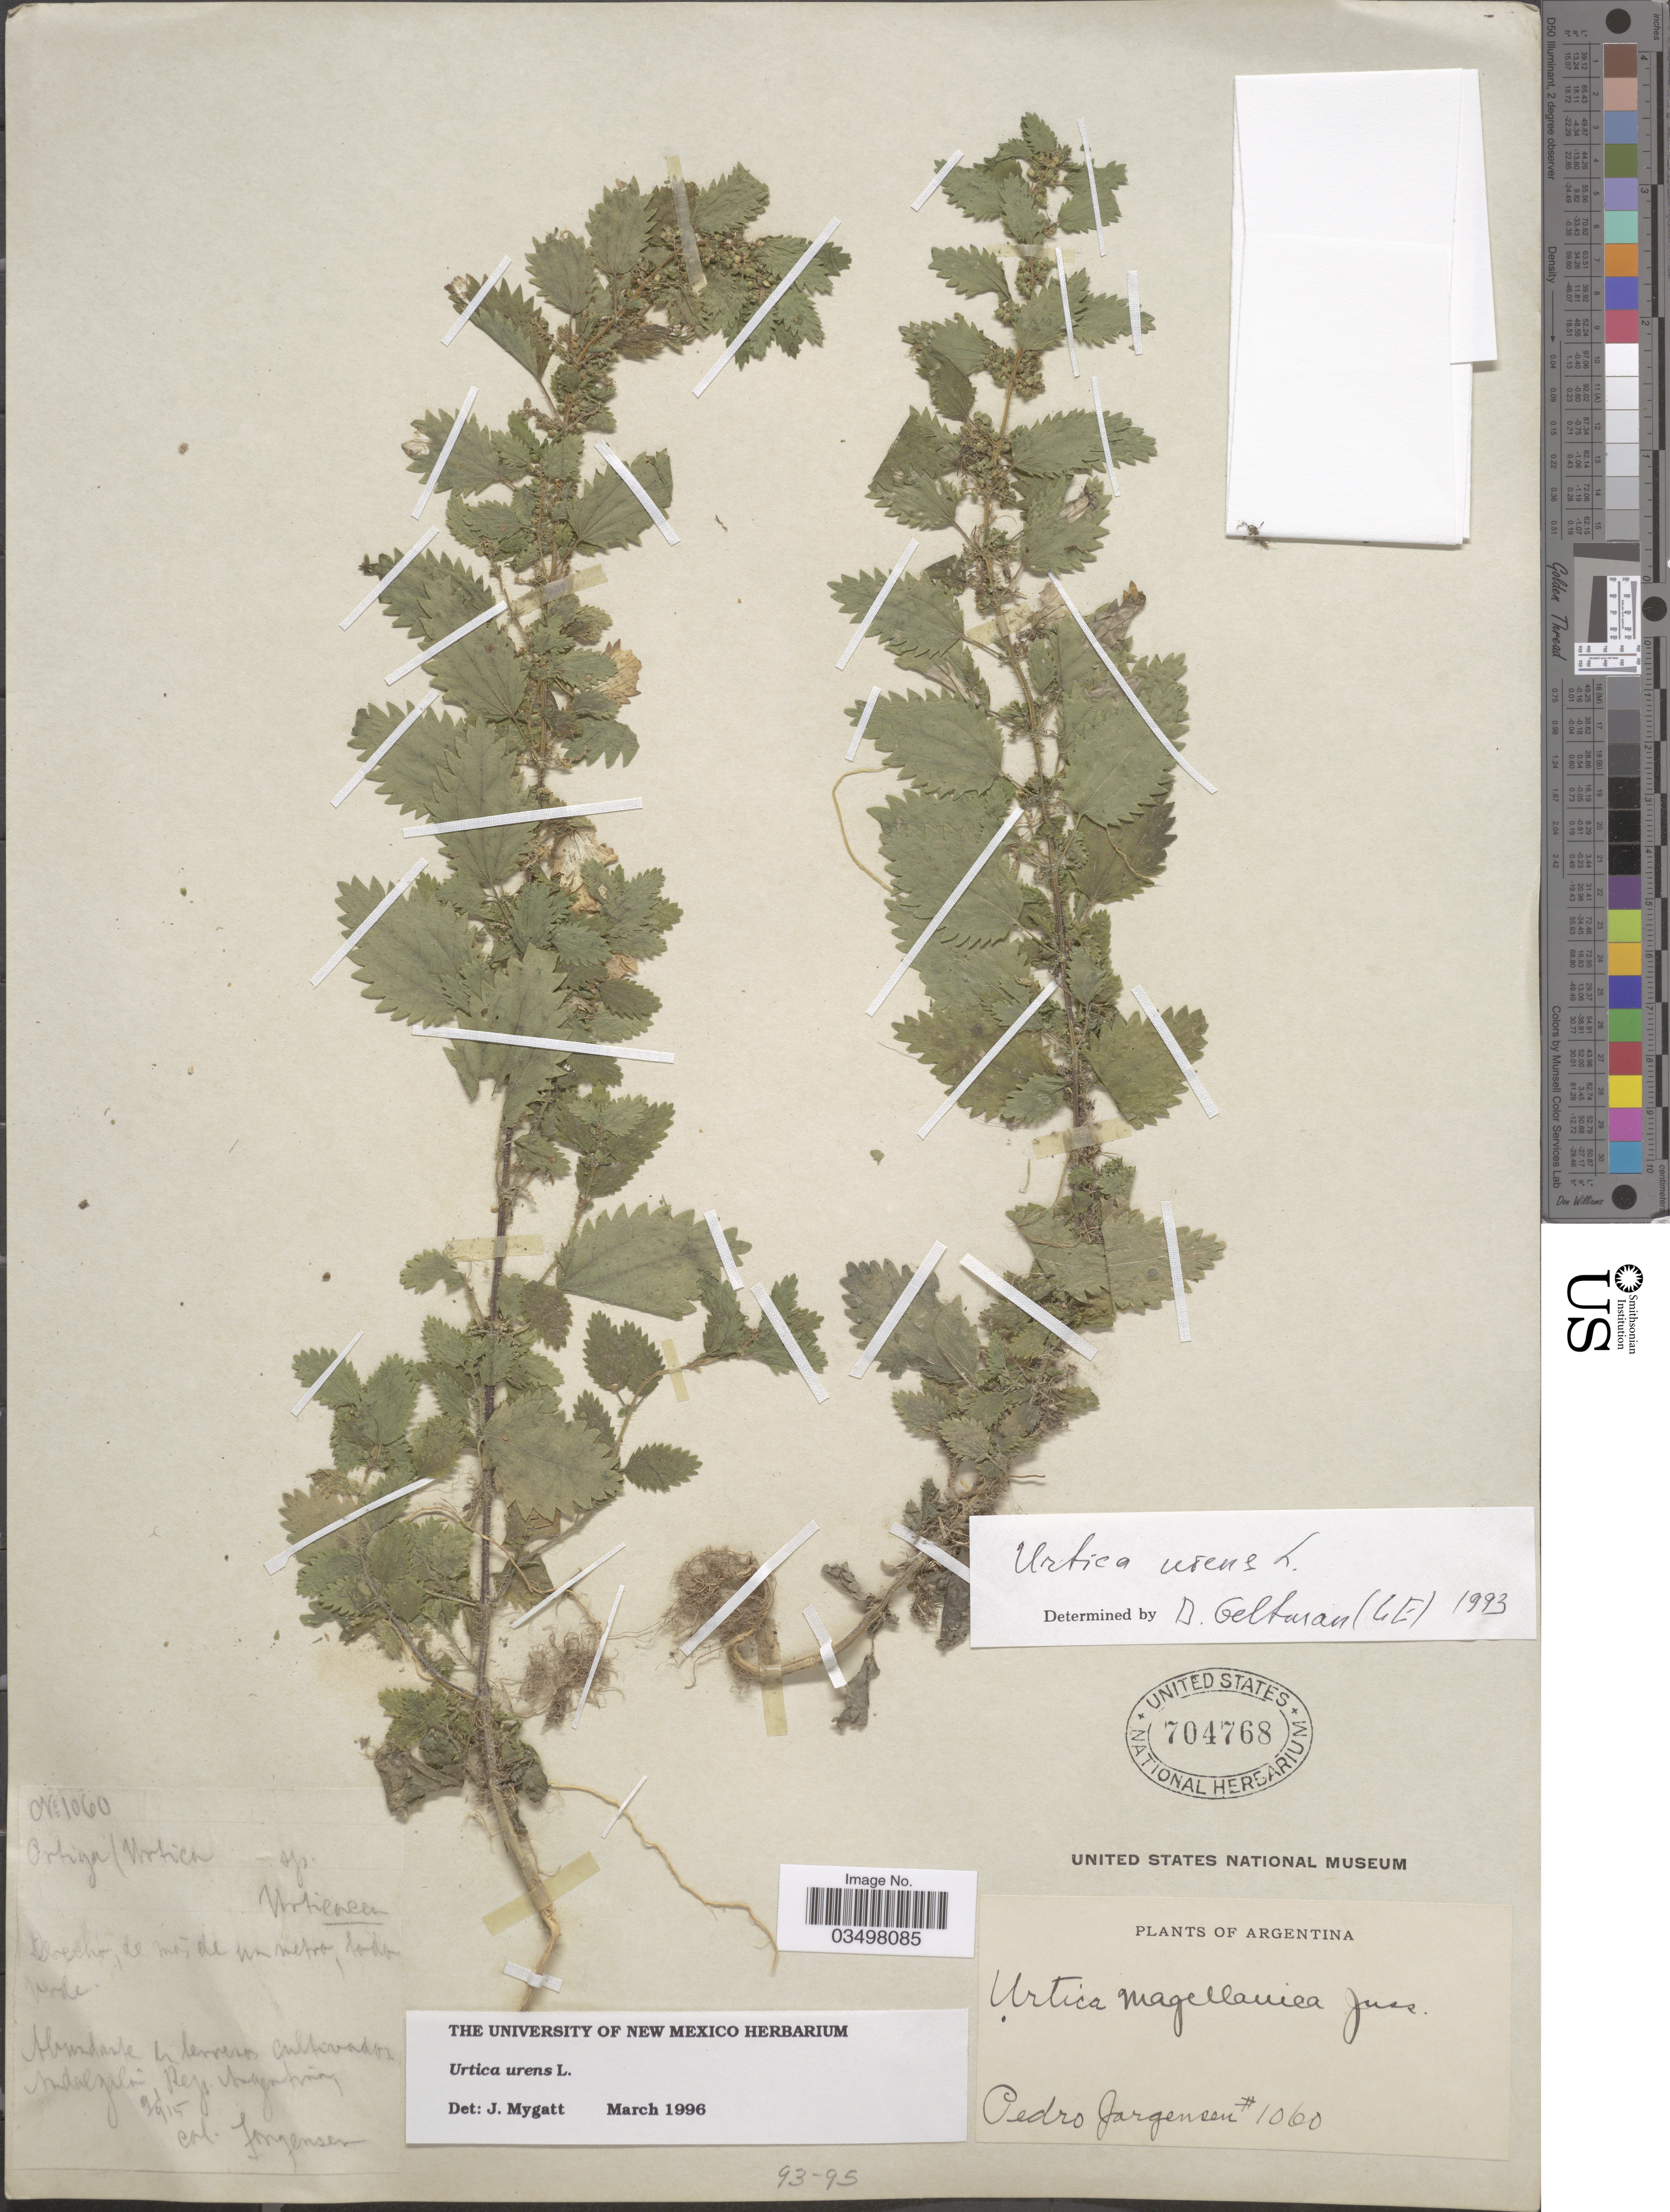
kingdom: Plantae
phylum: Tracheophyta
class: Magnoliopsida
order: Rosales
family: Urticaceae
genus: Urtica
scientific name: Urtica urens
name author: L.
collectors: P. Jörgensen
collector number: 1060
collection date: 1915-09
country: Argentina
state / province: Catamarca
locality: Abundante de terrenos cultivados Andalgala.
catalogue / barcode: US 704768